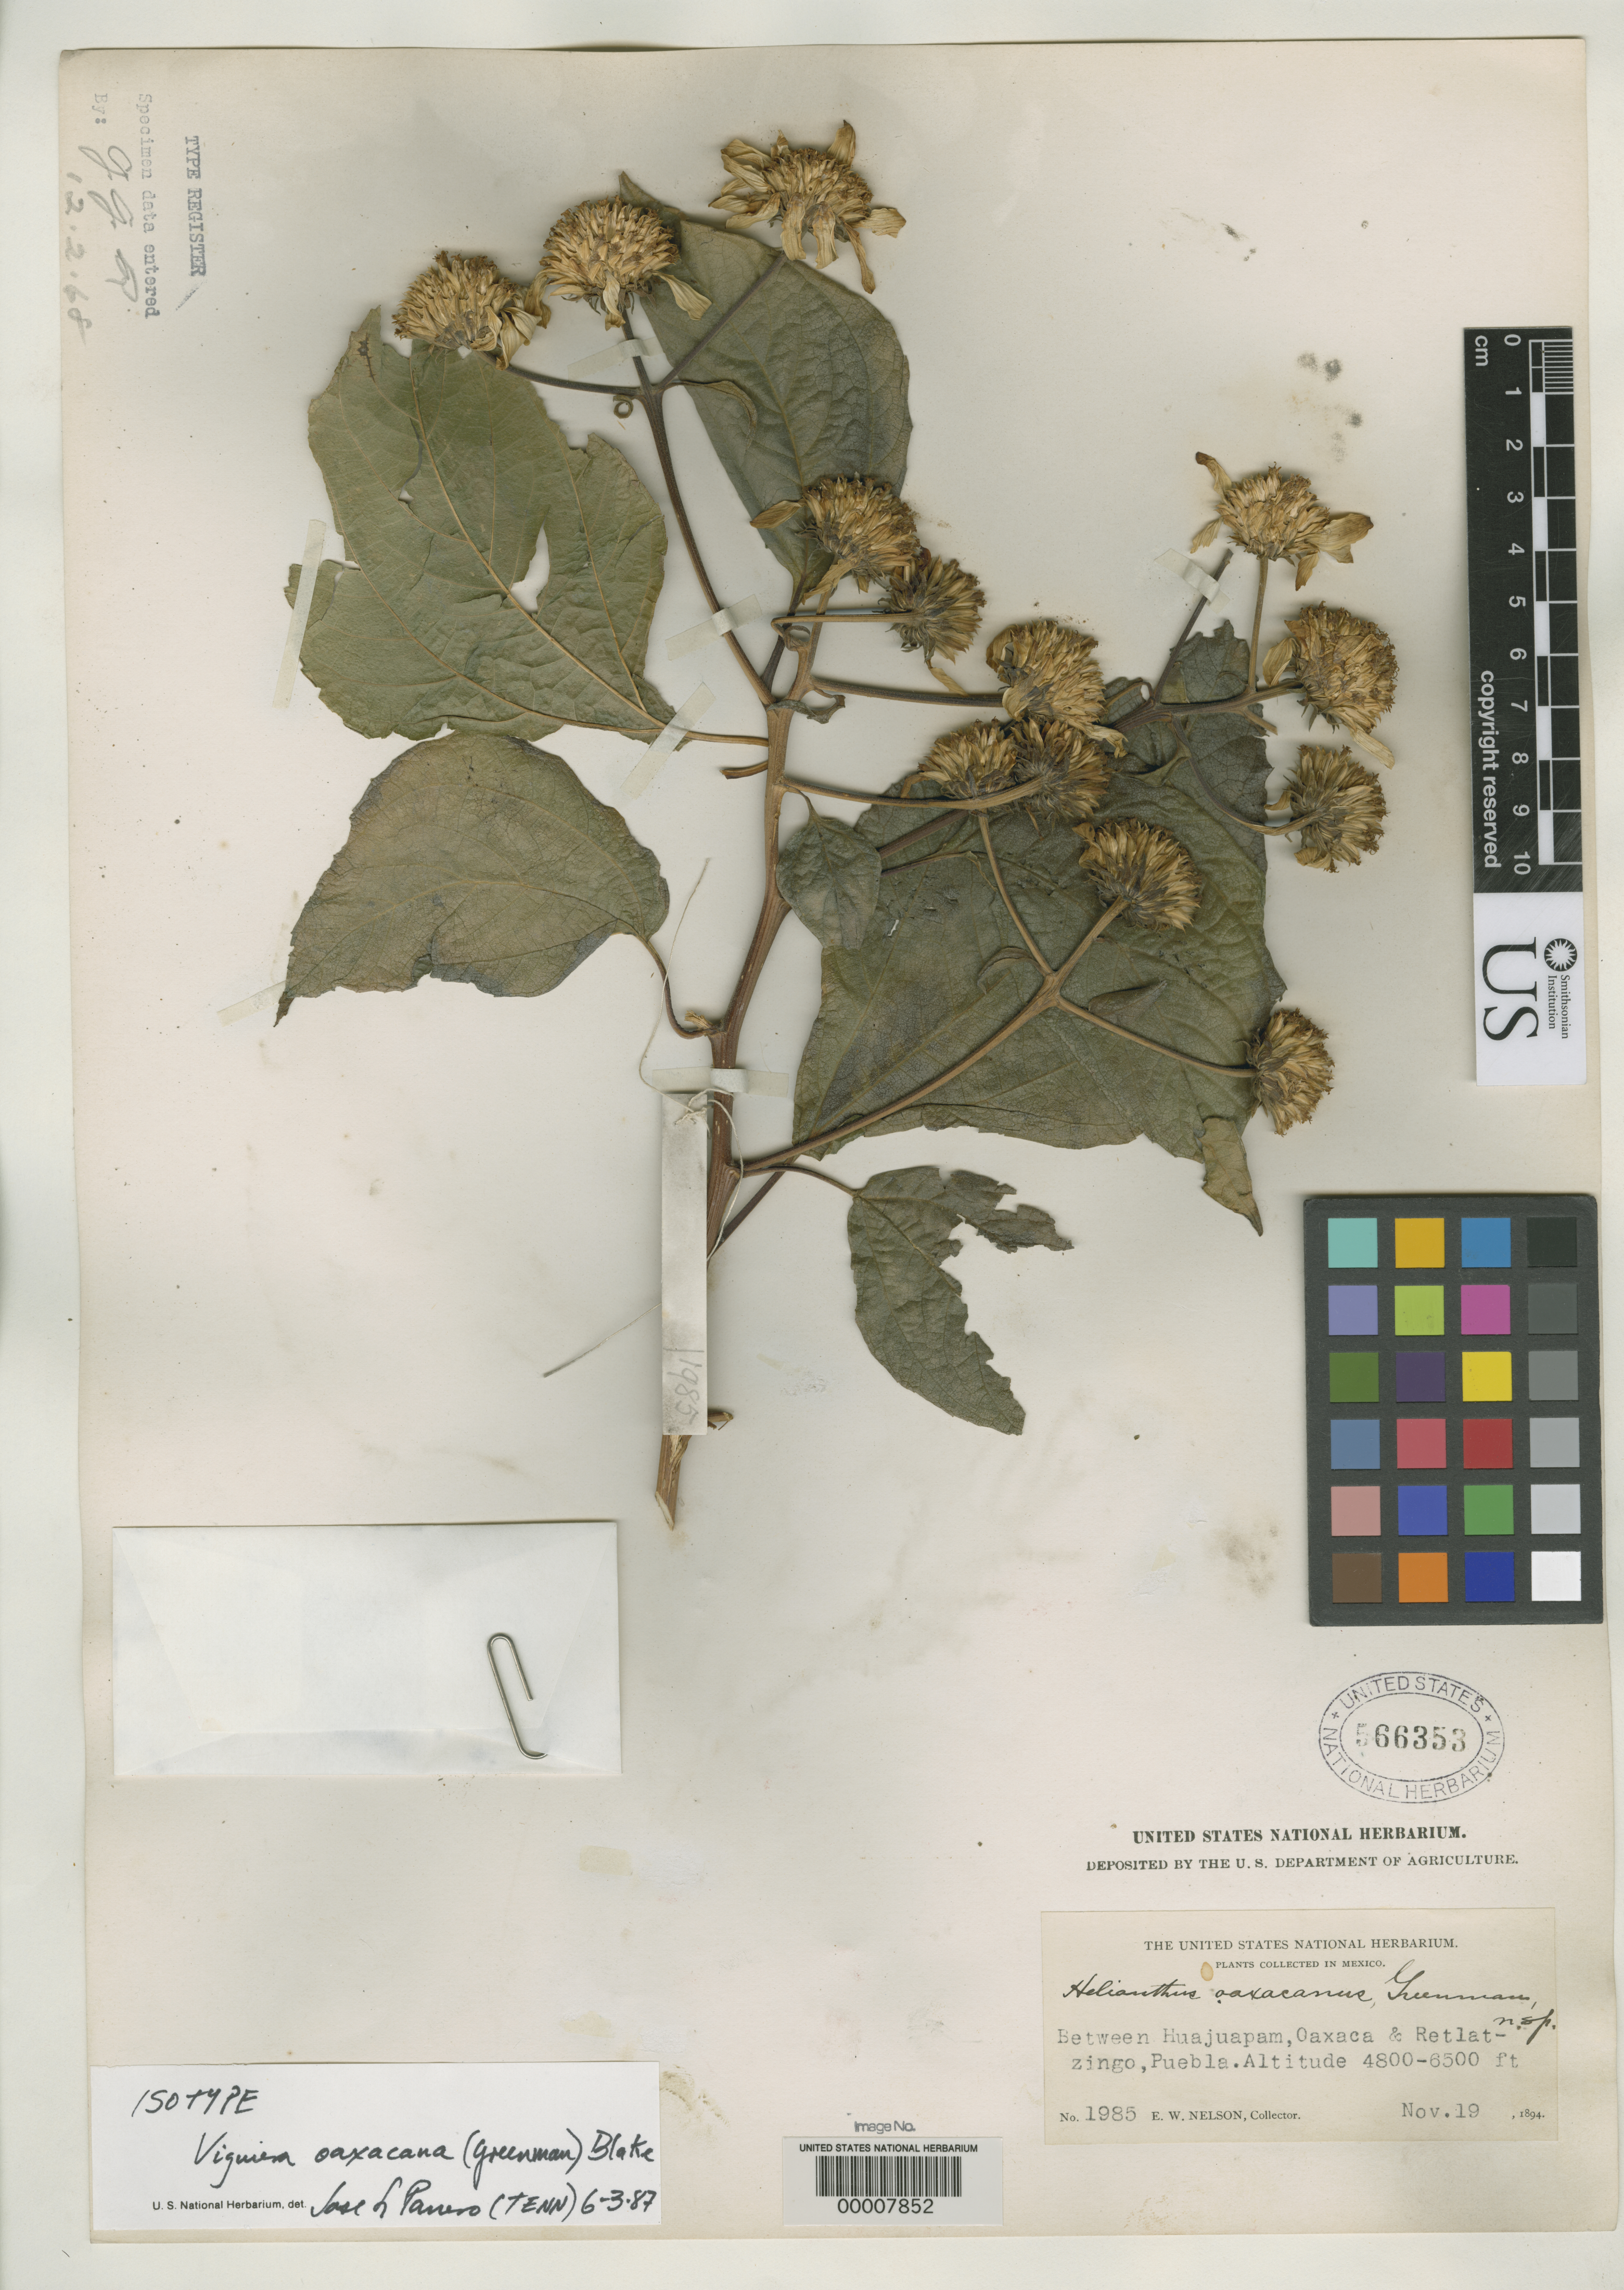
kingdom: Plantae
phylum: Tracheophyta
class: Magnoliopsida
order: Asterales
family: Asteraceae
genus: Helianthus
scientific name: Helianthus oaxacanus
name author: Greenm.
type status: Type Collection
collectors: E. W. Nelson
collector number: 1985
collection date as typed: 19 Nov 1894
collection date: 1894-11-19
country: Mexico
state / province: Oaxaca / Puebla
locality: Between Huajuapam and Retlatzingo.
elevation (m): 1450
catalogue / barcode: US 566353